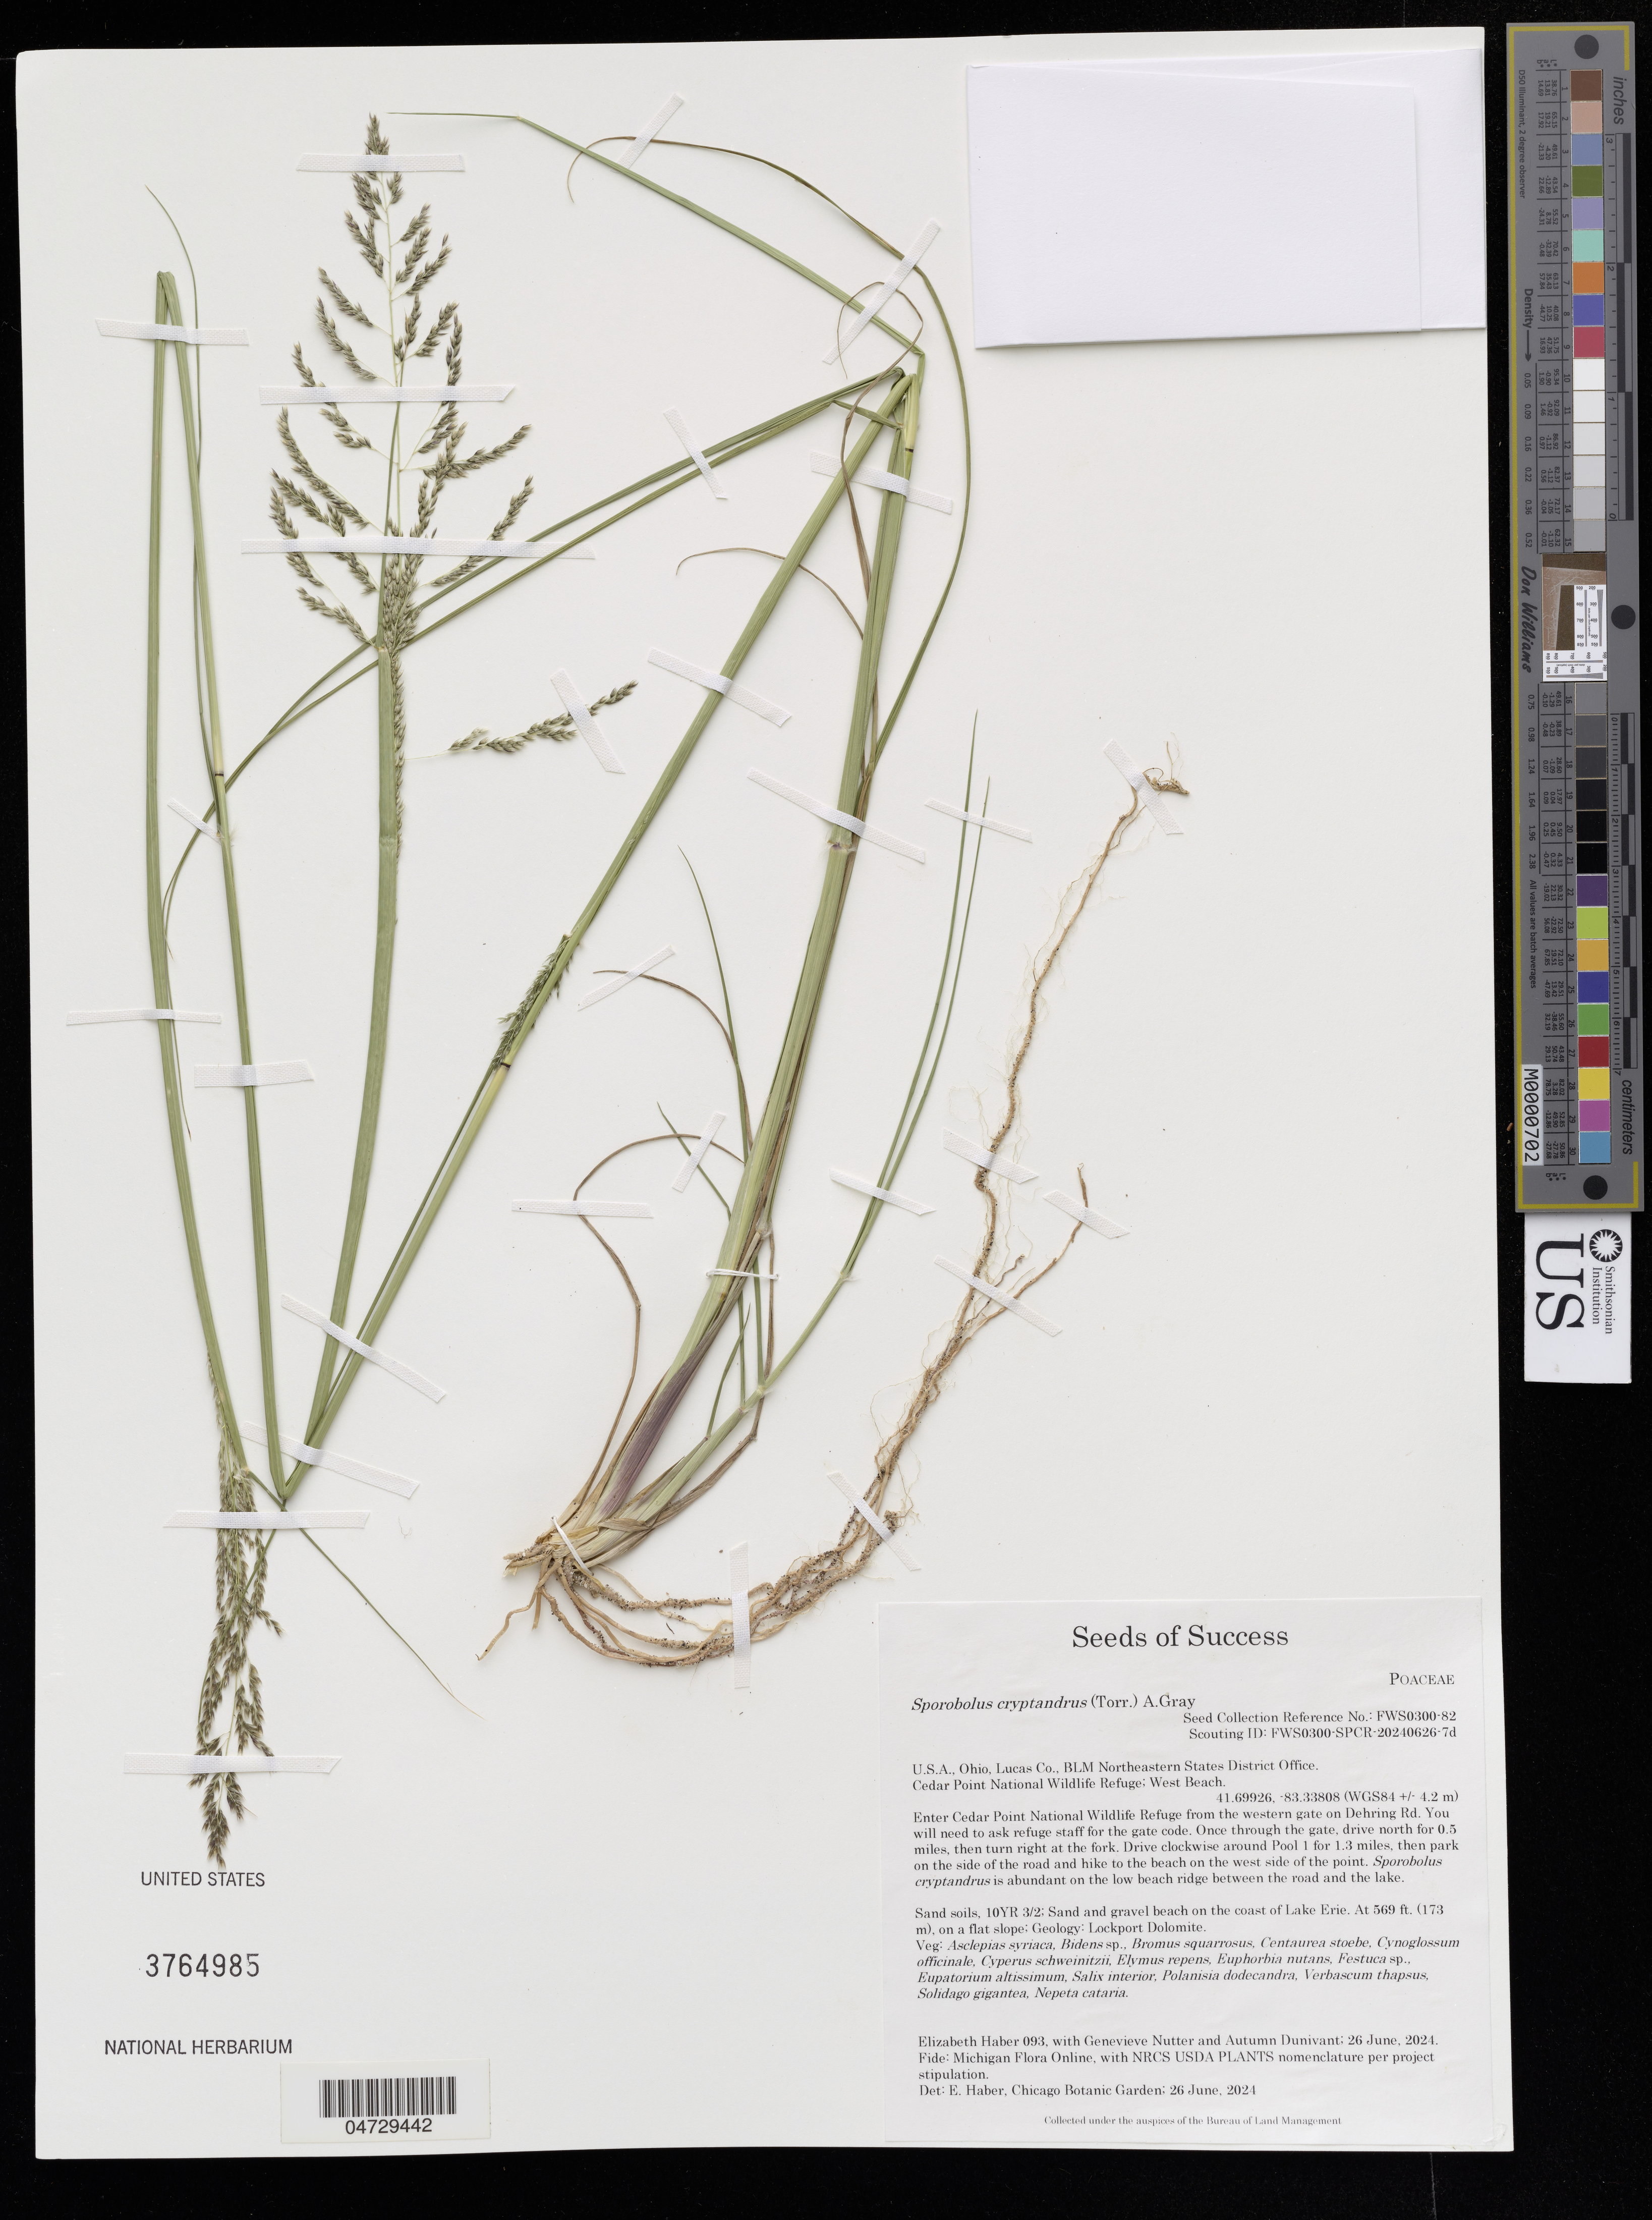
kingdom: Plantae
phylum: Tracheophyta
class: Liliopsida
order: Poales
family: Poaceae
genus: Sporobolus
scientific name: Sporobolus cryptandrus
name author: (Torr.) A. Gray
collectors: E. Haber, G. Nutter & A. Dunivant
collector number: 093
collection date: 2024-06-26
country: United States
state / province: Ohio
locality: Lucas Co., BLM Northeastern States District Office. Cedar Point National Wildlife Refuge; West Beach.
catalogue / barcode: US 3764985